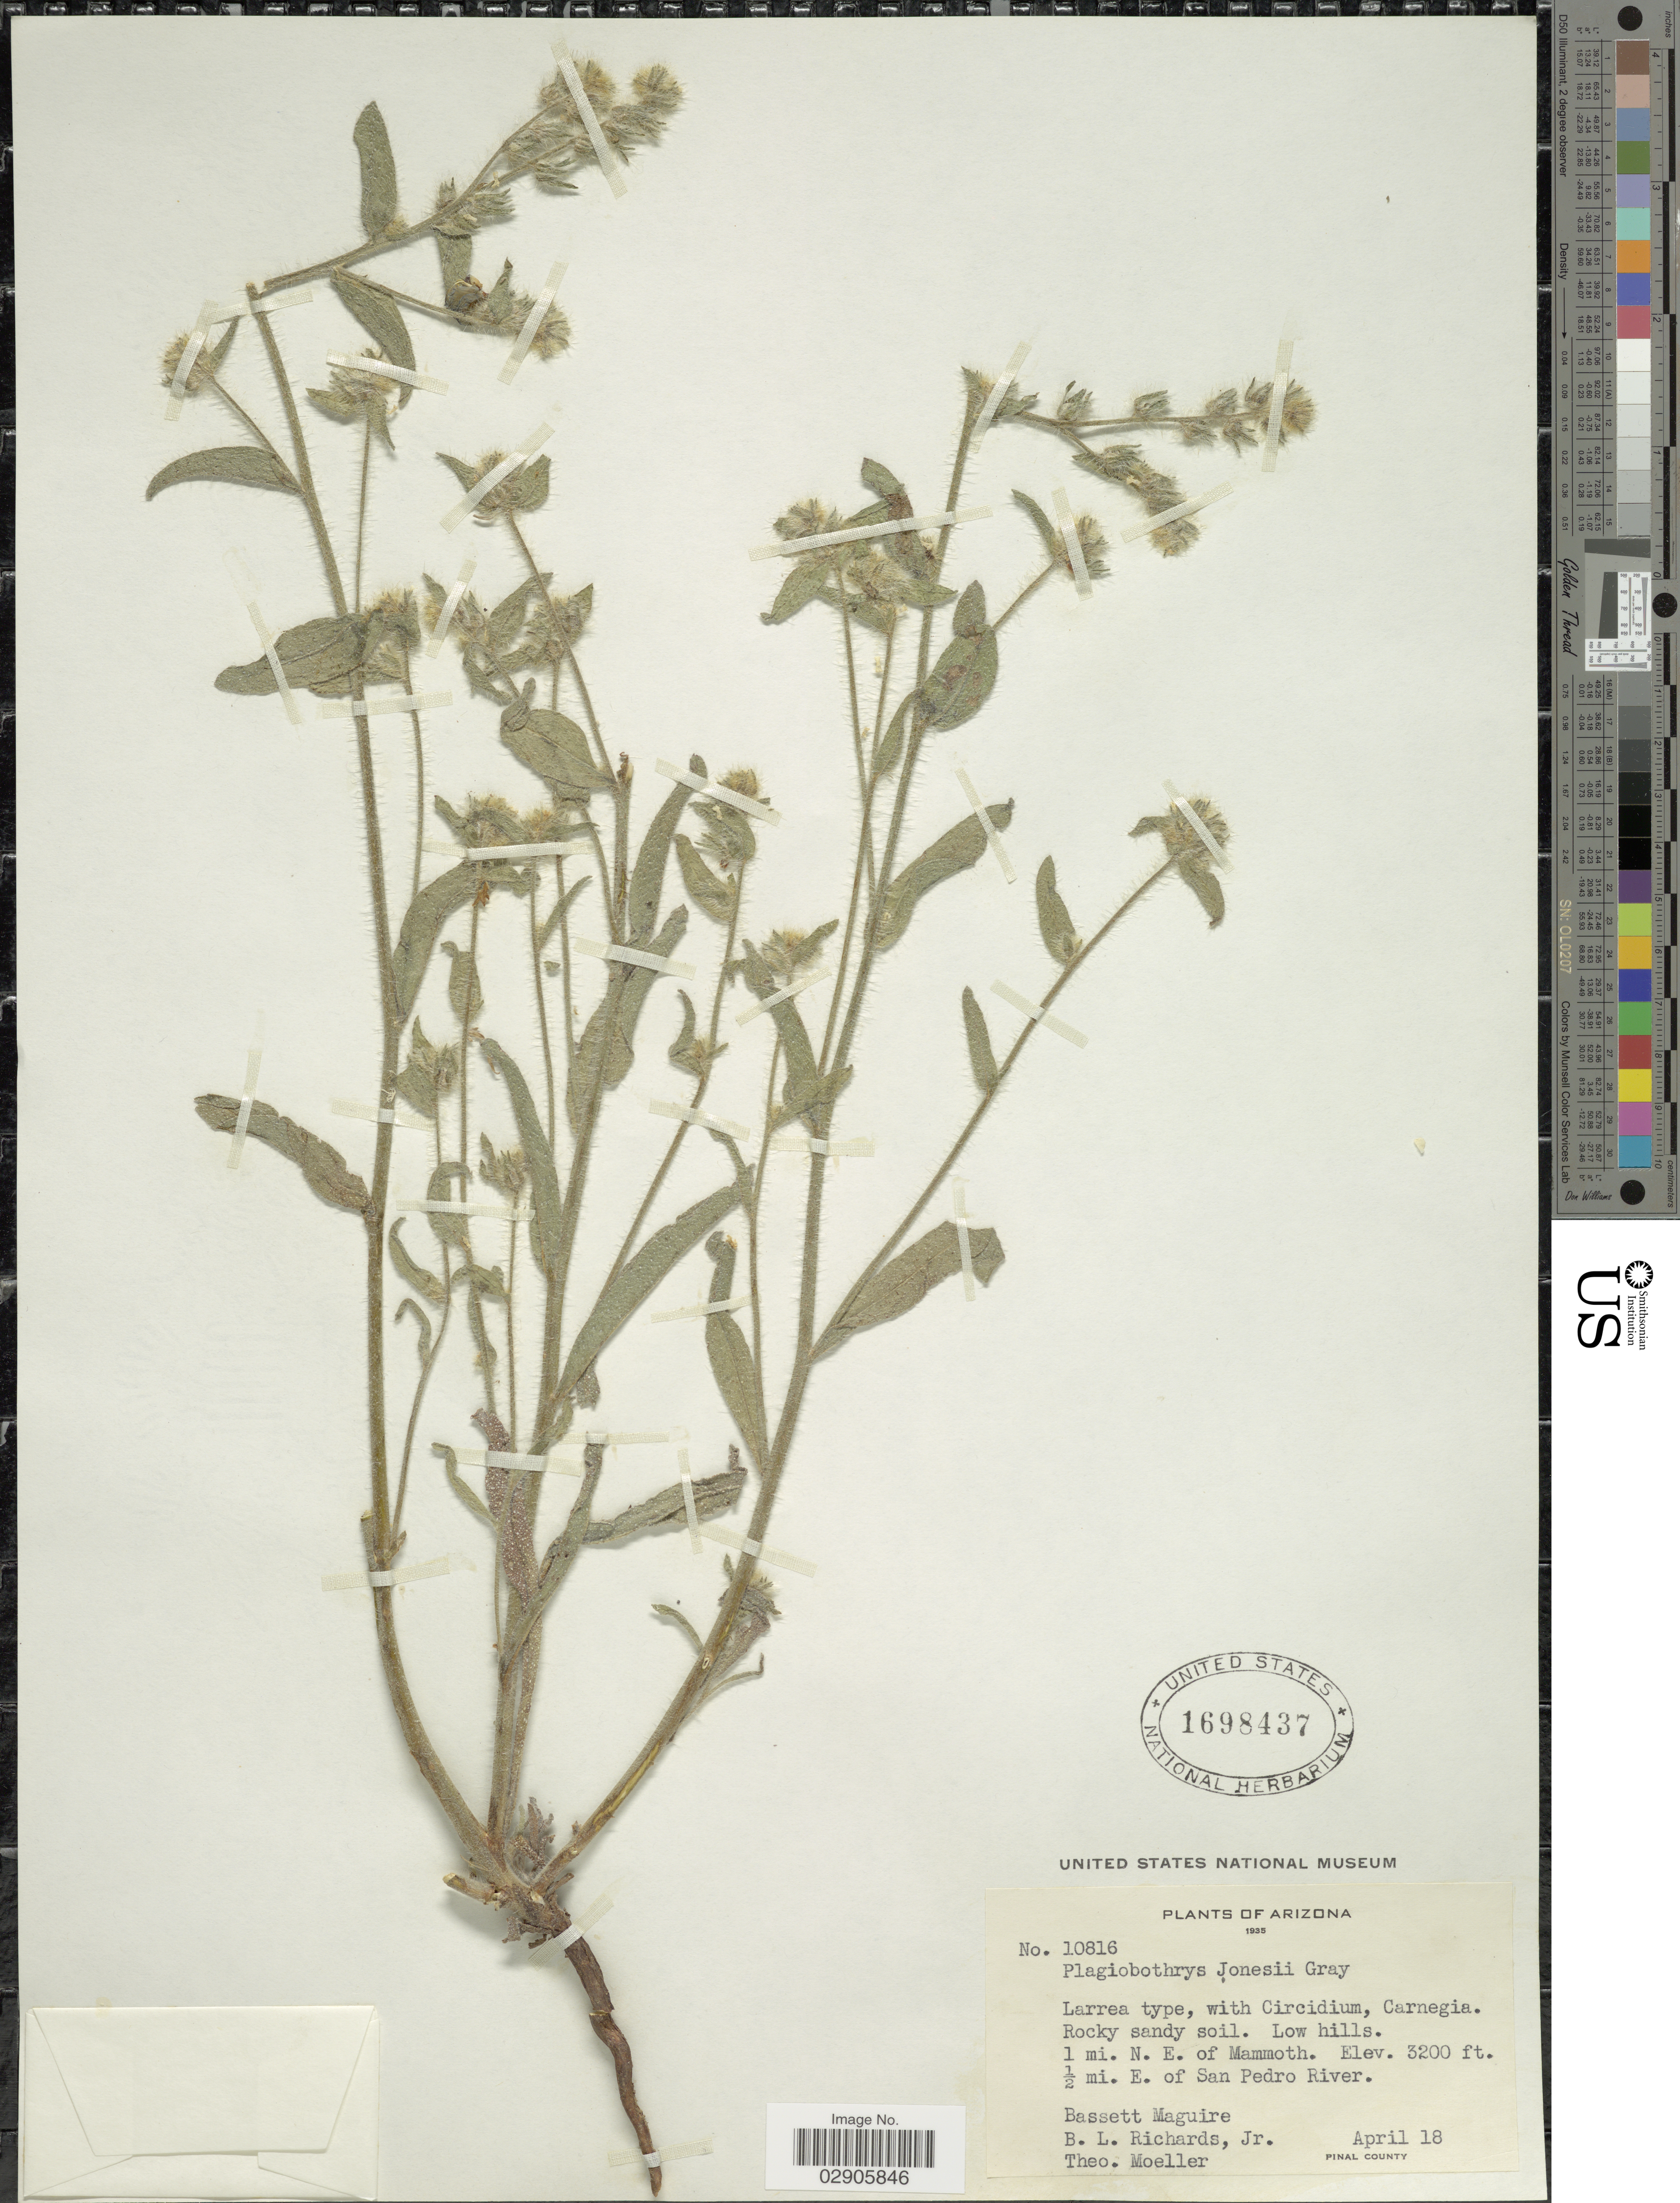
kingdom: Plantae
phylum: Tracheophyta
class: Magnoliopsida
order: Boraginales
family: Boraginaceae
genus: Plagiobothrys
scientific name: Plagiobothrys jonesii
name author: A. Gray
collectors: B. Maguire, B. Richards & T. Moeller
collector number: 10816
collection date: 1935-04-18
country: United States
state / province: Arizona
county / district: Pinal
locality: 1 mi. NE of Mammoth. ½ mi. E. of San Pedro River.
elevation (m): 975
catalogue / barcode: US 1698437